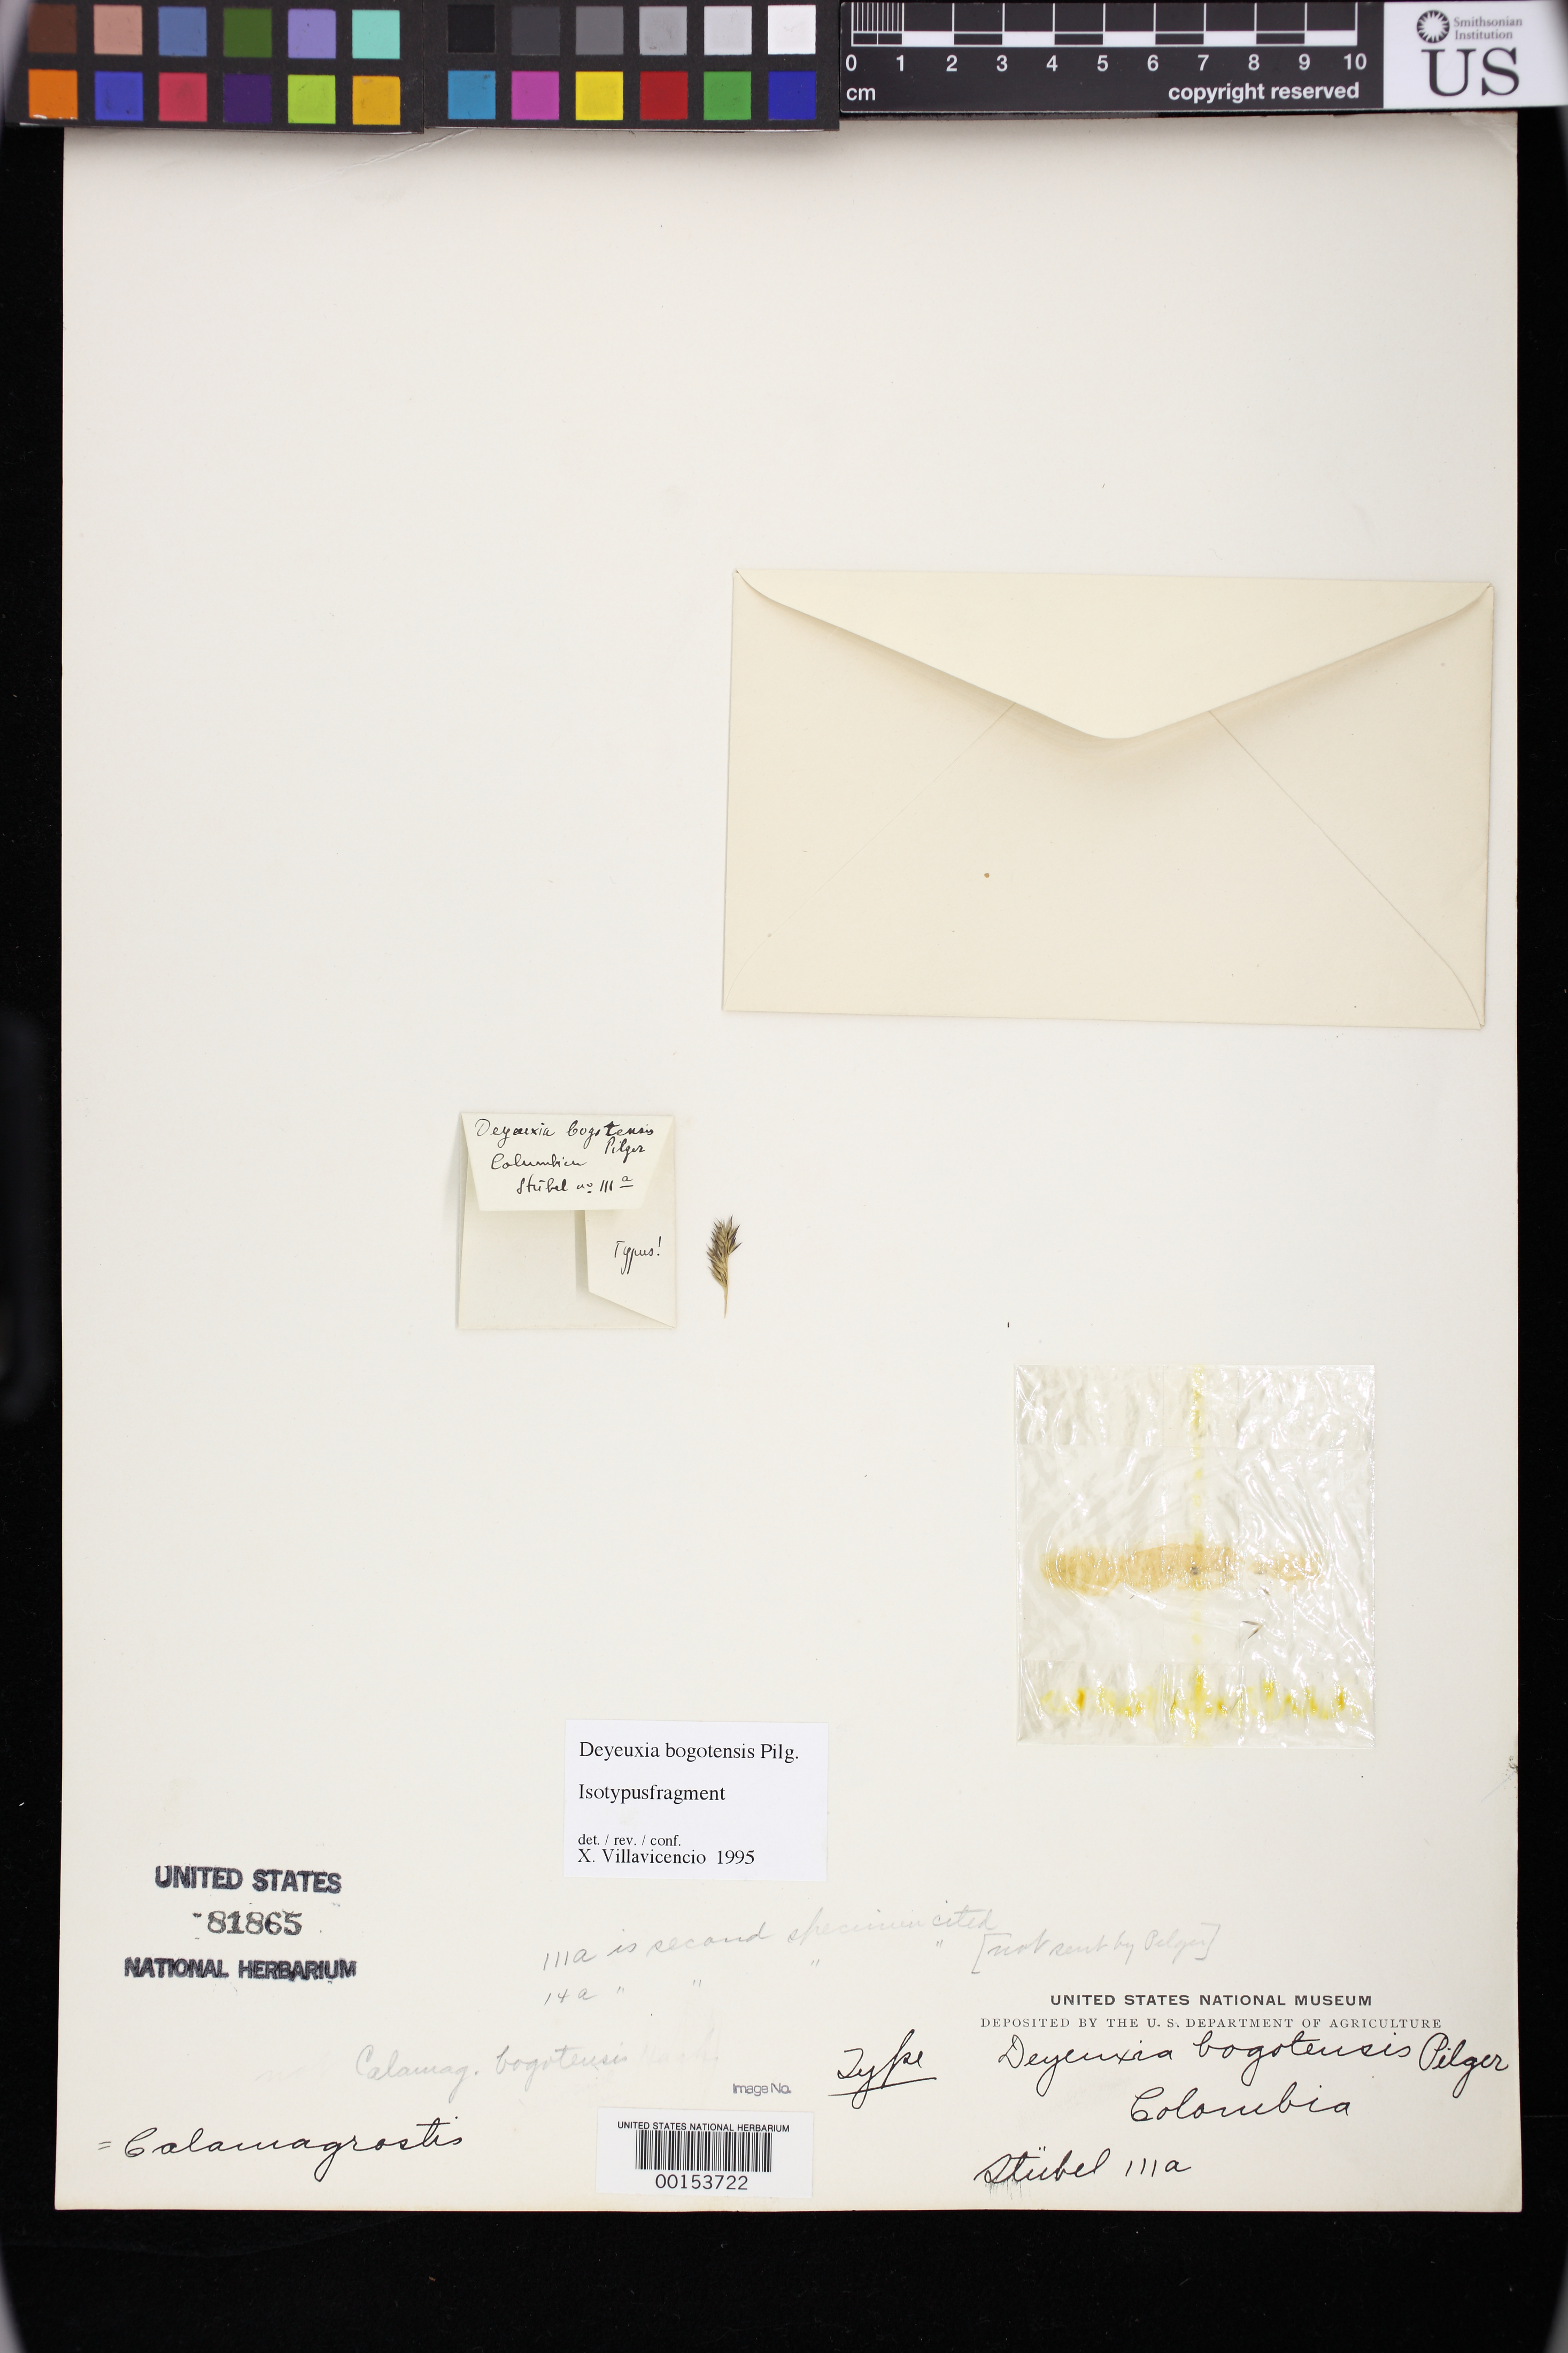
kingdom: Plantae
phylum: Tracheophyta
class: Liliopsida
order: Poales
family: Poaceae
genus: Deyeuxia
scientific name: Deyeuxia bogotensis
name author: Pilg.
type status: Isosyntype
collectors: A. Stübel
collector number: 111a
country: Colombia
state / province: Cundinamarca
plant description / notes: Fragmentary material of type specimen, origin unknown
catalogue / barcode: US 81865